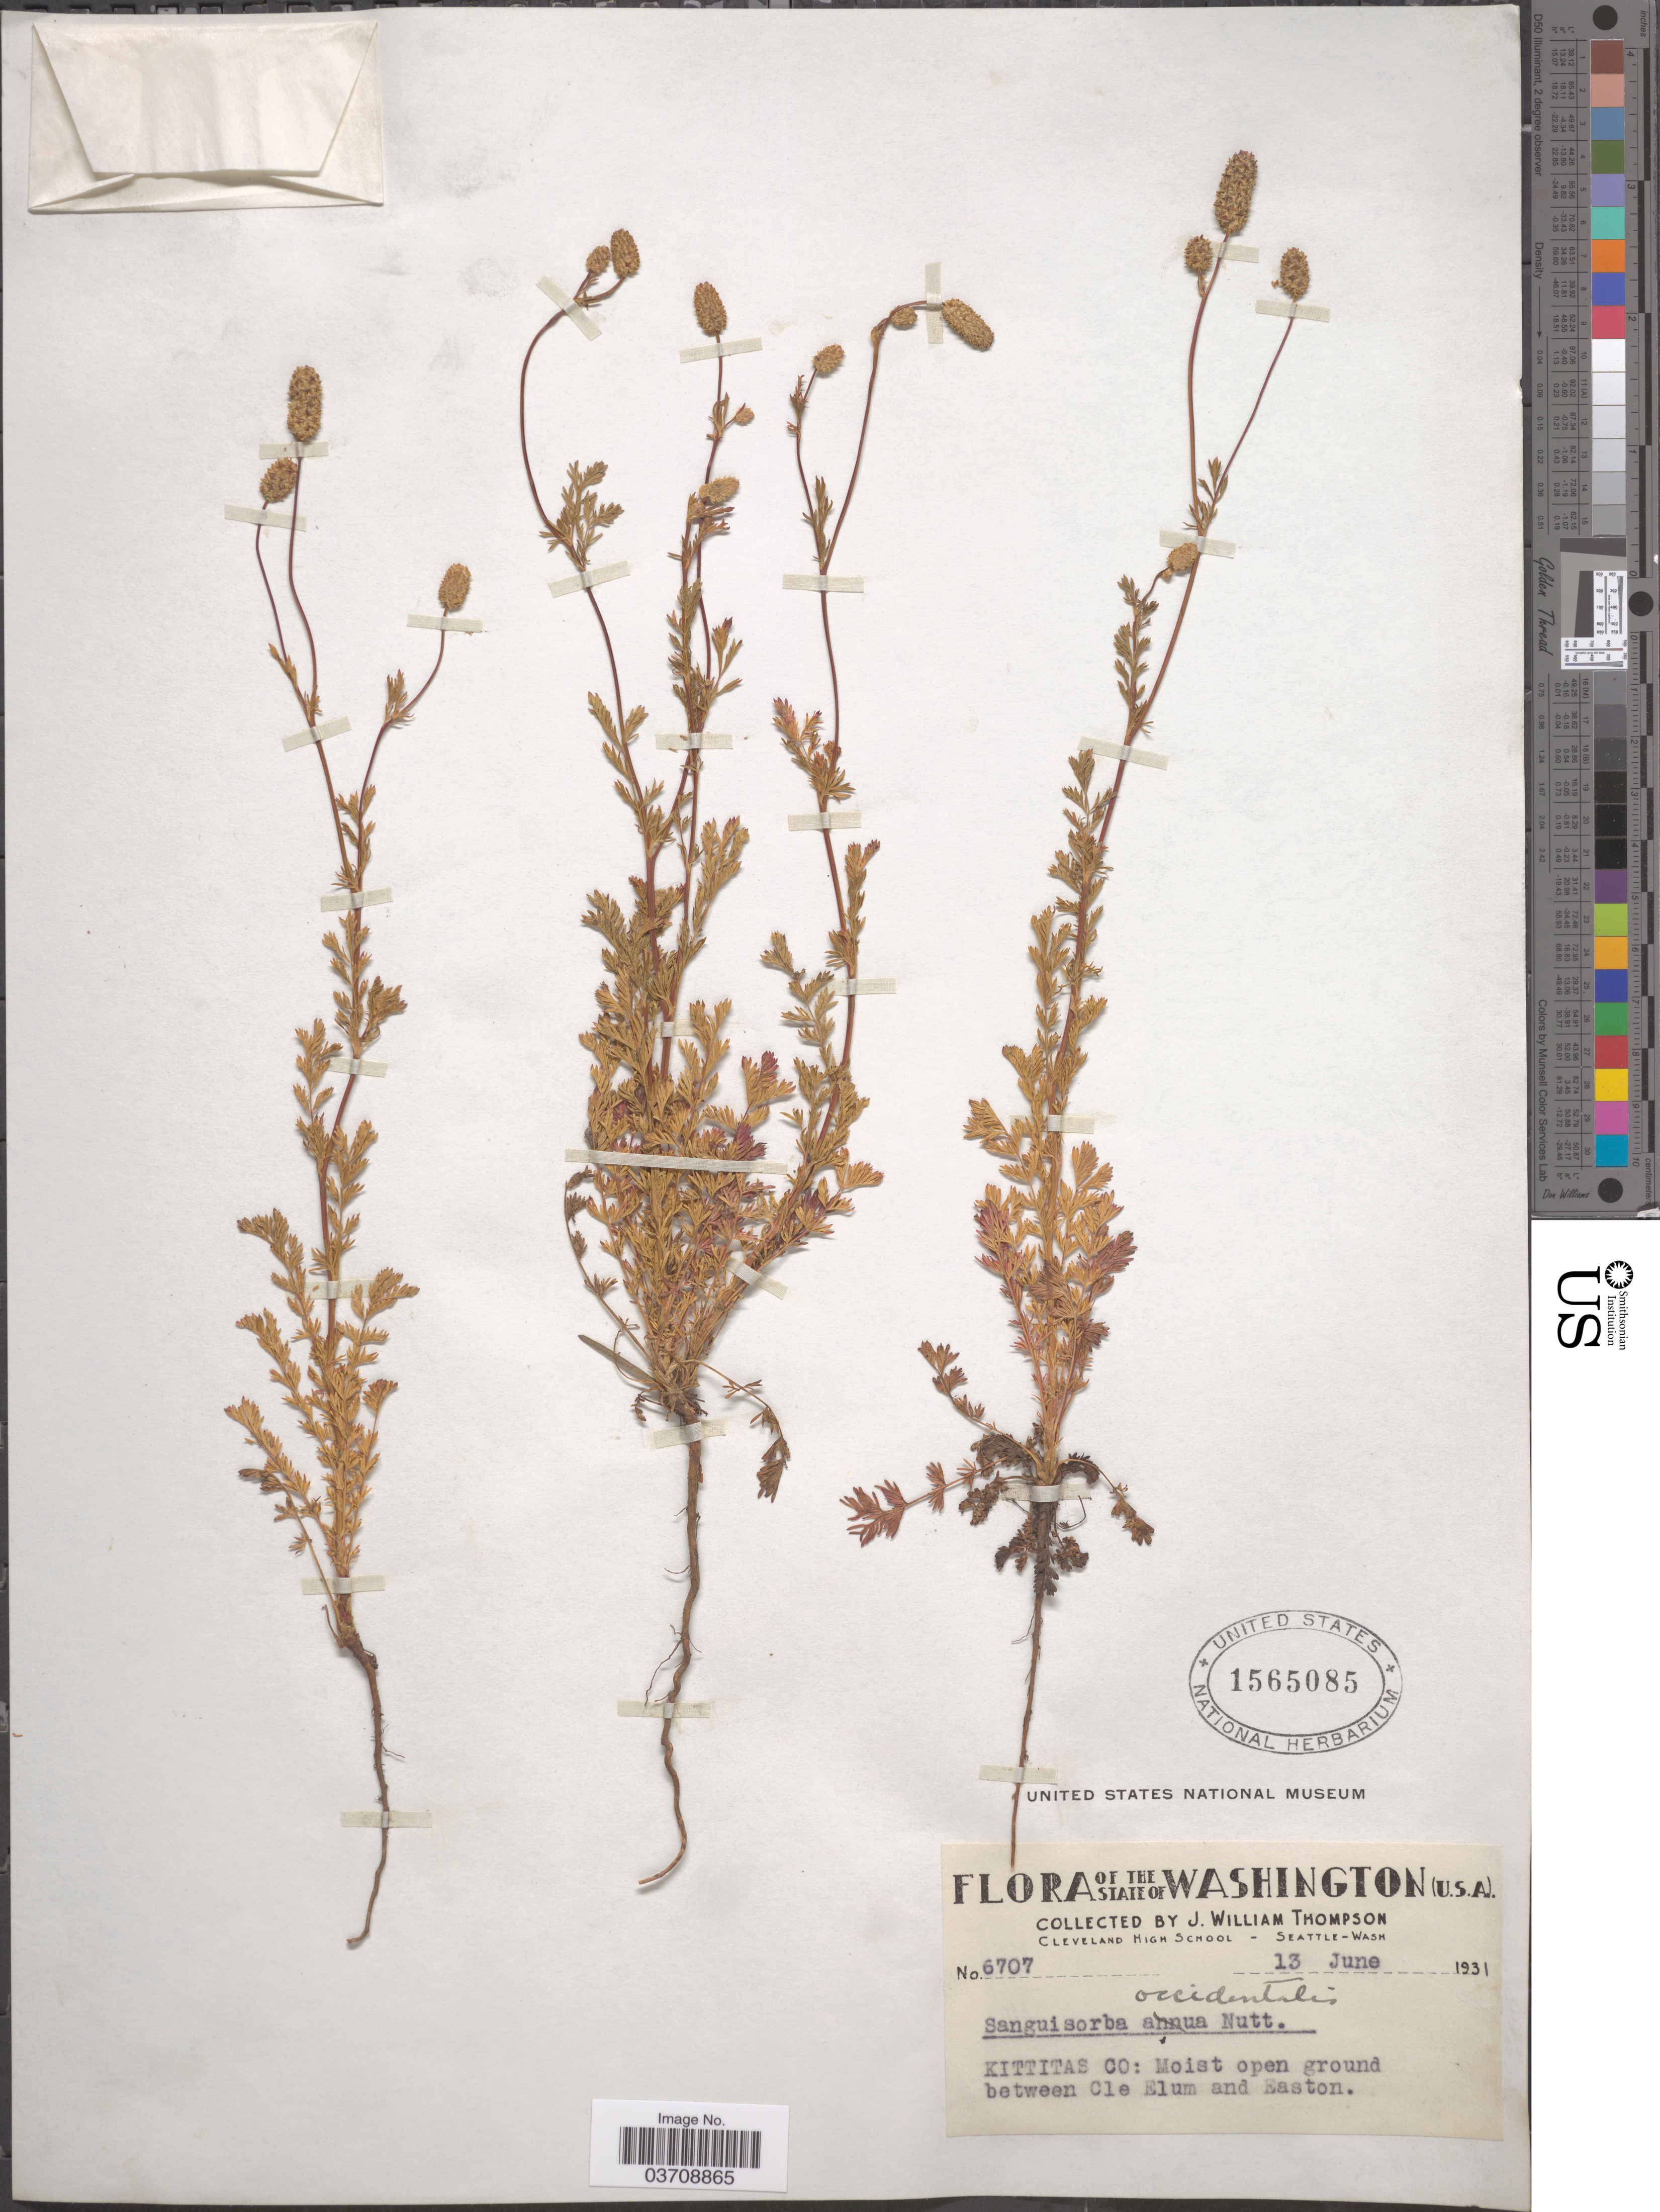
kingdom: Plantae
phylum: Tracheophyta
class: Magnoliopsida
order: Rosales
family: Rosaceae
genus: Sanguisorba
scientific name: Sanguisorba occidentalis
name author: Nutt.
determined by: Strong, Mark T., (BOT), Smithsonian Institution - National Museum of Natural History (UNITED STATES)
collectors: J. W. Thompson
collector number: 6707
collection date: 1931-06-13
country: United States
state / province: Washington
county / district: Kittitas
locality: Kittitas Co: Moist open ground between Cle Elum and Easton.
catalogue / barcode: US 1565085